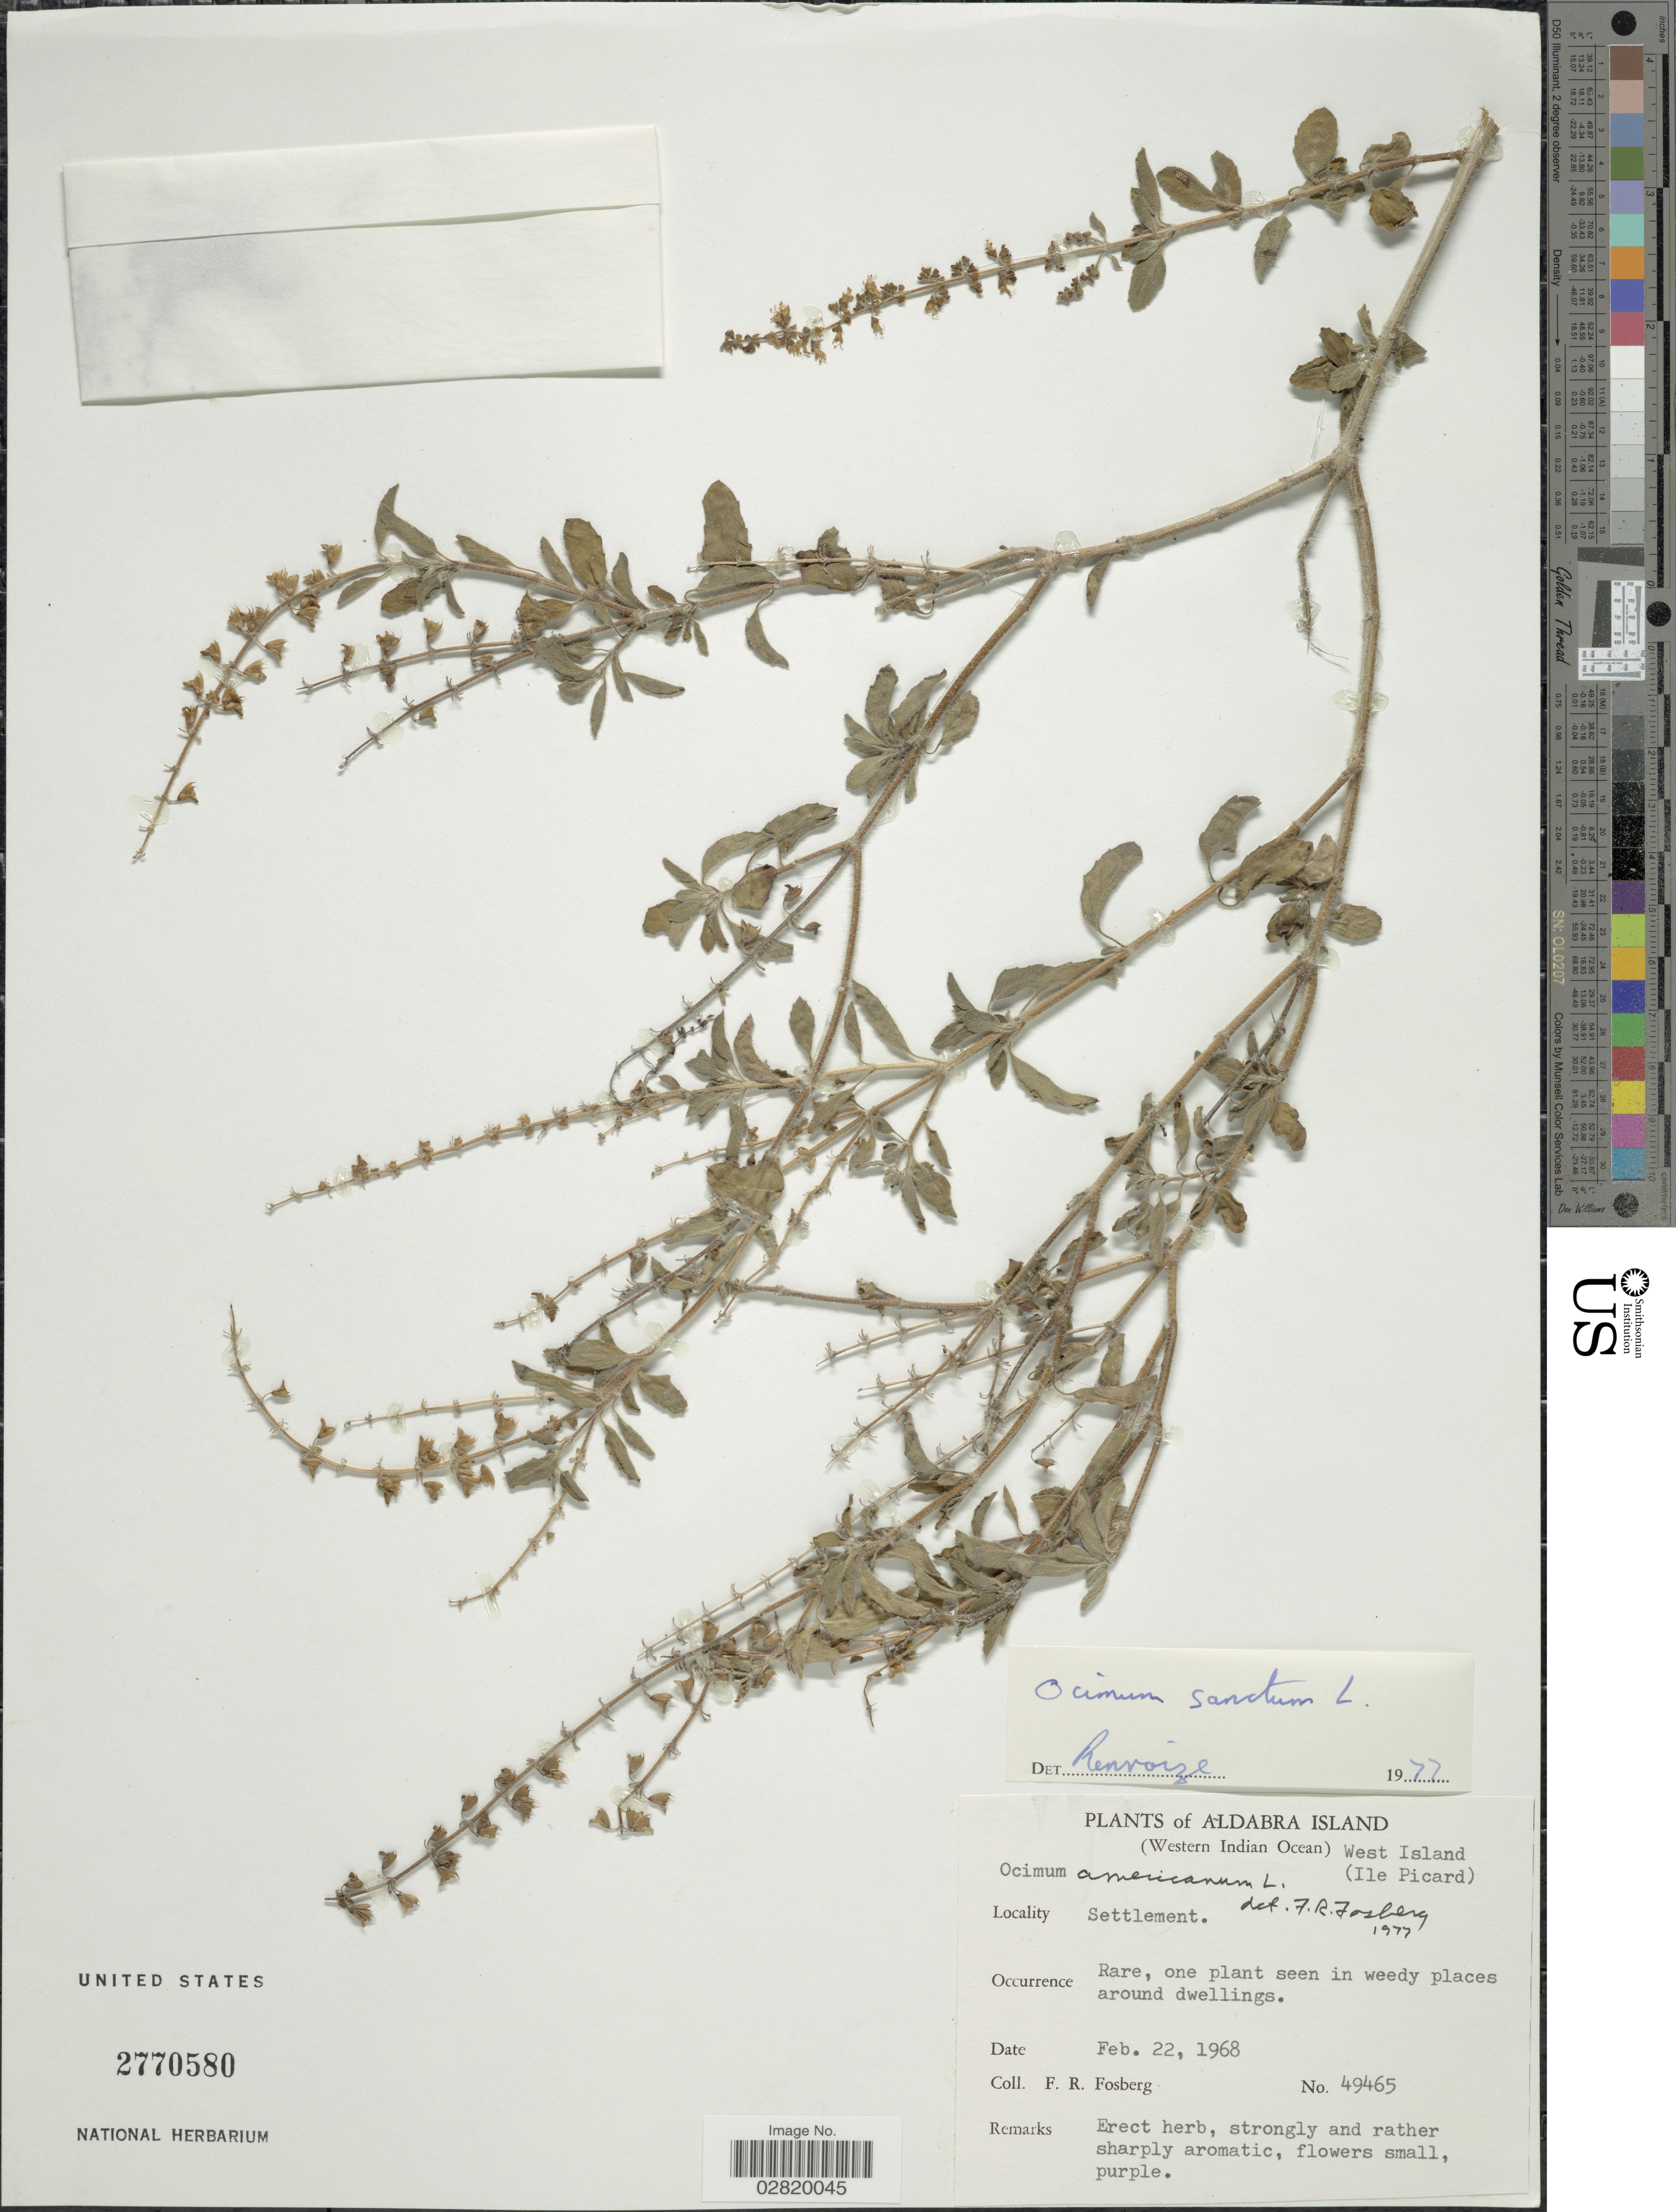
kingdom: Plantae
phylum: Tracheophyta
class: Magnoliopsida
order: Lamiales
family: Lamiaceae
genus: Ocimum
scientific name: Ocimum sanctum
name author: L.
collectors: F. R. Fosberg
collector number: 49465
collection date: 1968-02-22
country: Seychelles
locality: Aldabra Island, (Western Indian Ocean), West Island (Ile Picard). Settlement.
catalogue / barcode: US 2770580